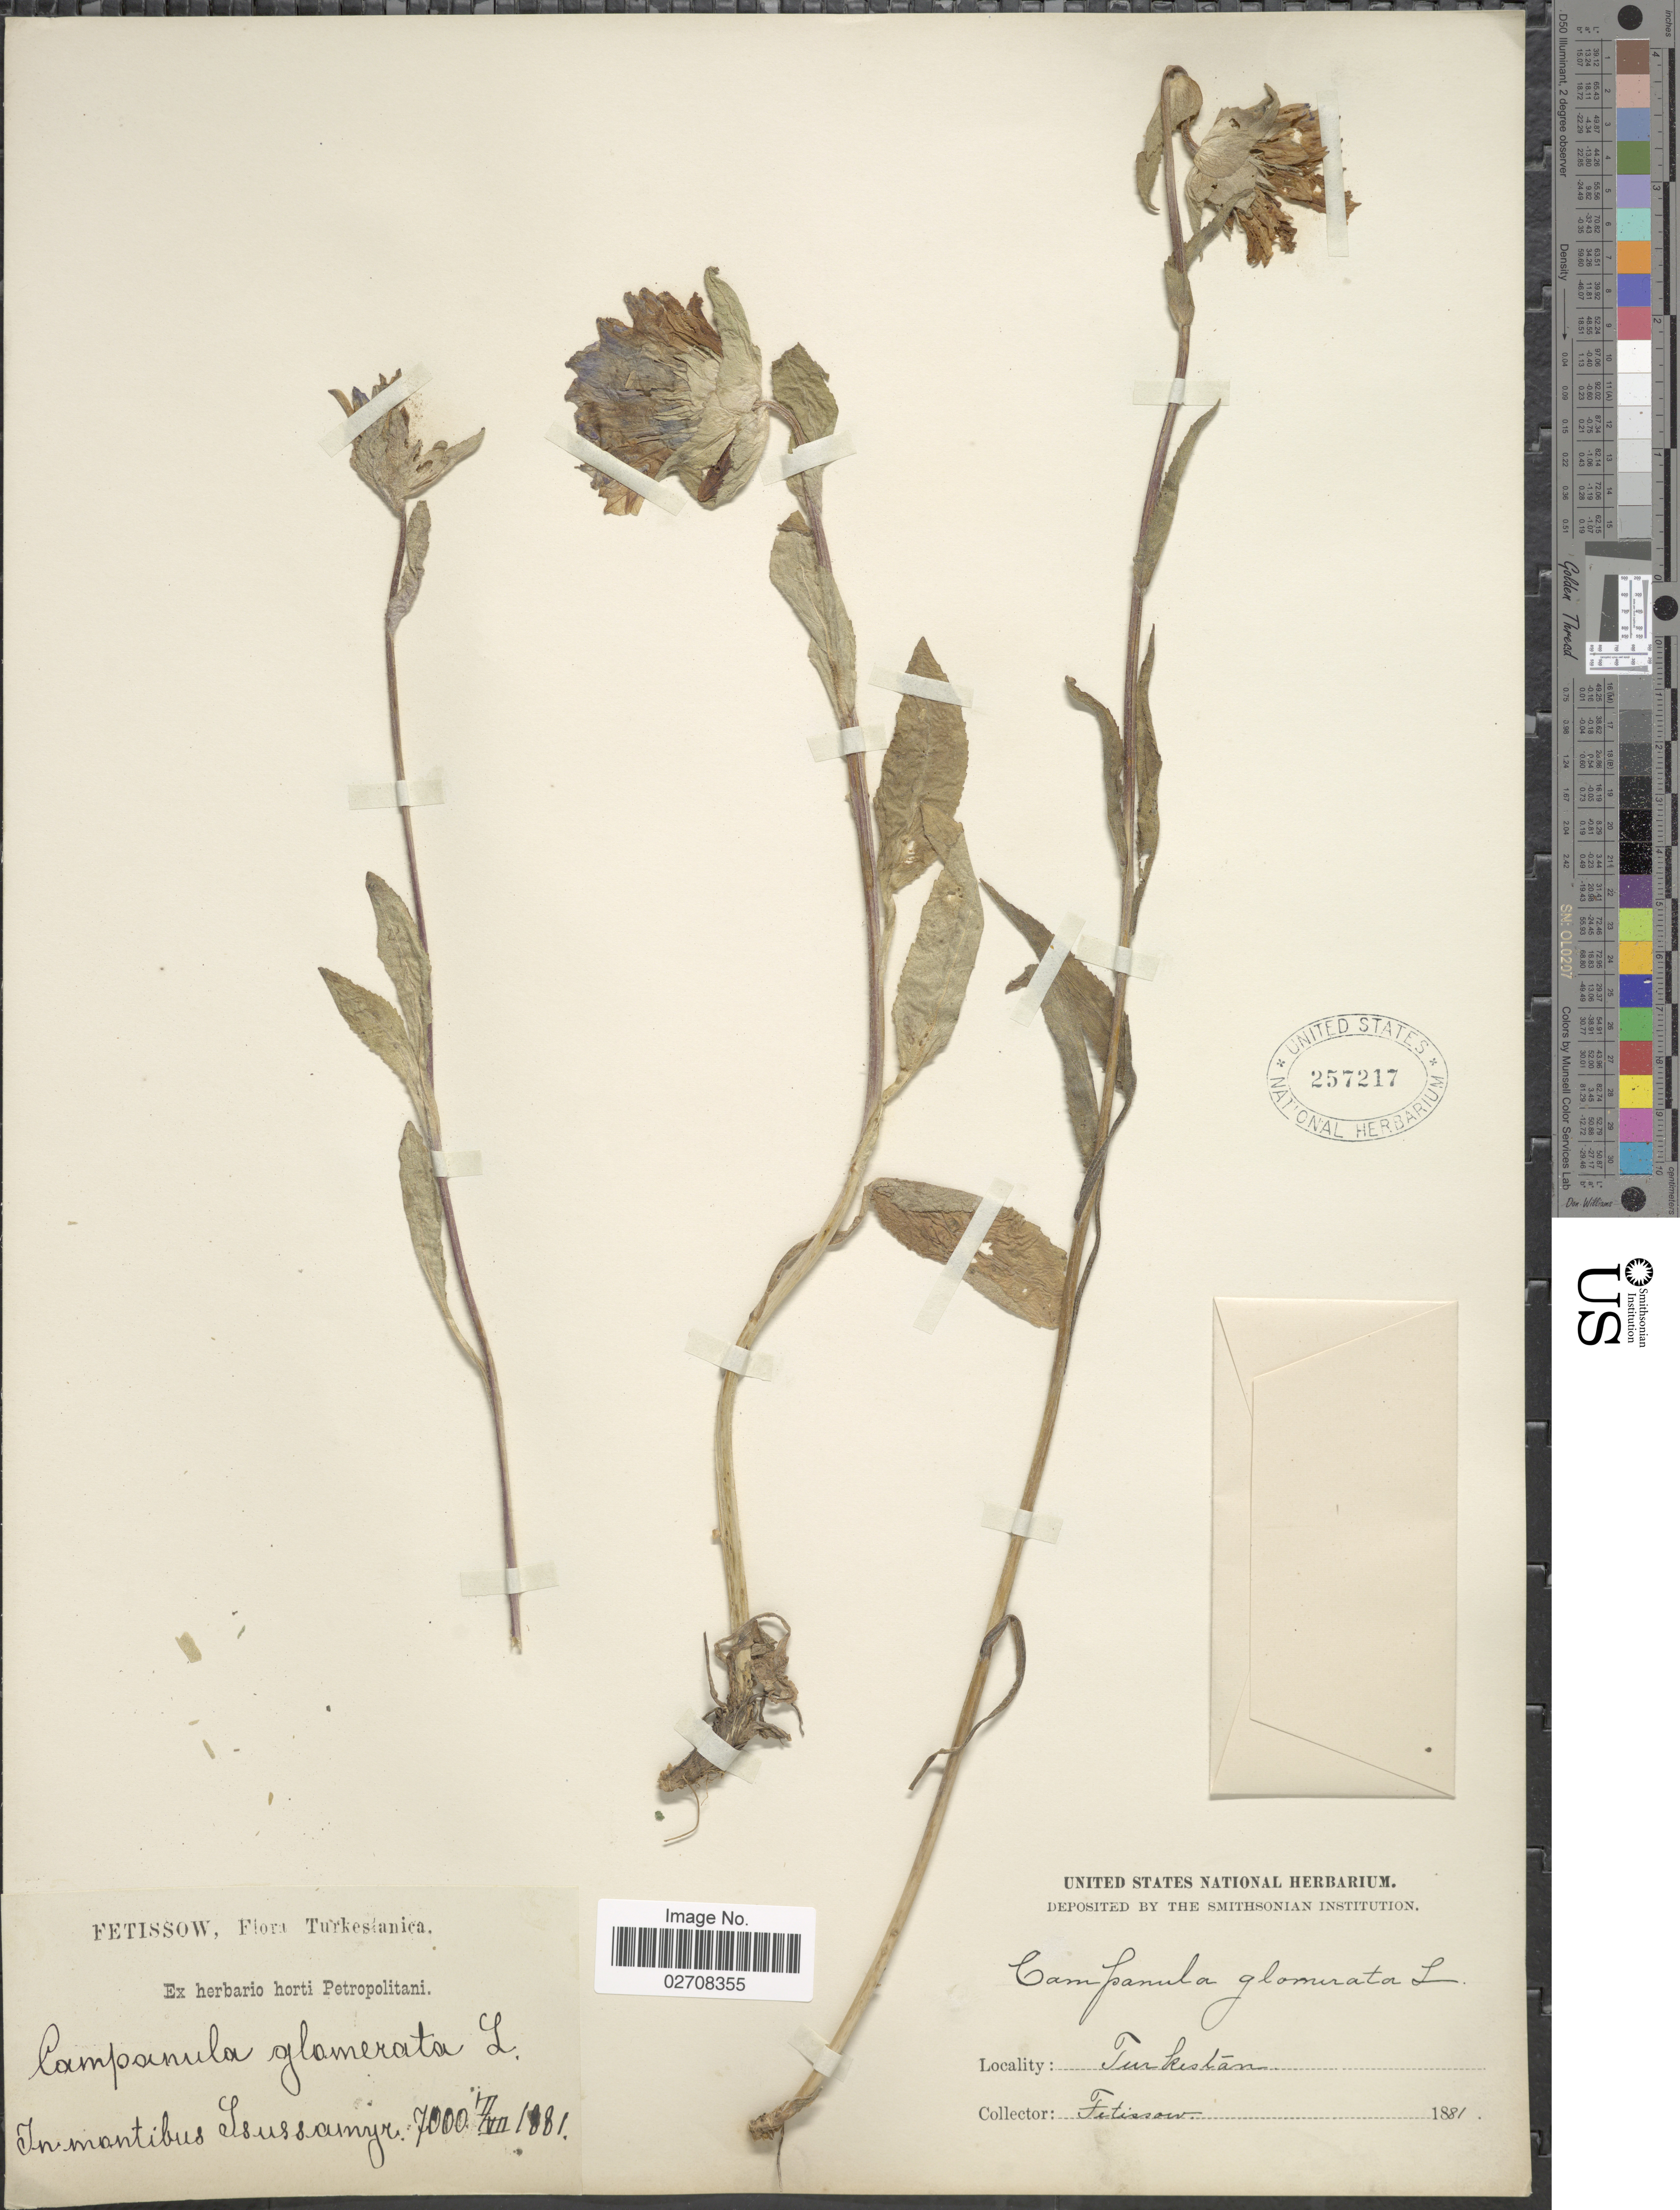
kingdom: Plantae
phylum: Tracheophyta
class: Magnoliopsida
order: Asterales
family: Campanulaceae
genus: Campanula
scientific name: Campanula glomerata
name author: L.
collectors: -. Fetissow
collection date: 1881-07-07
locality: Turkestan. In montibus Isussamyr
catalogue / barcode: US 257217